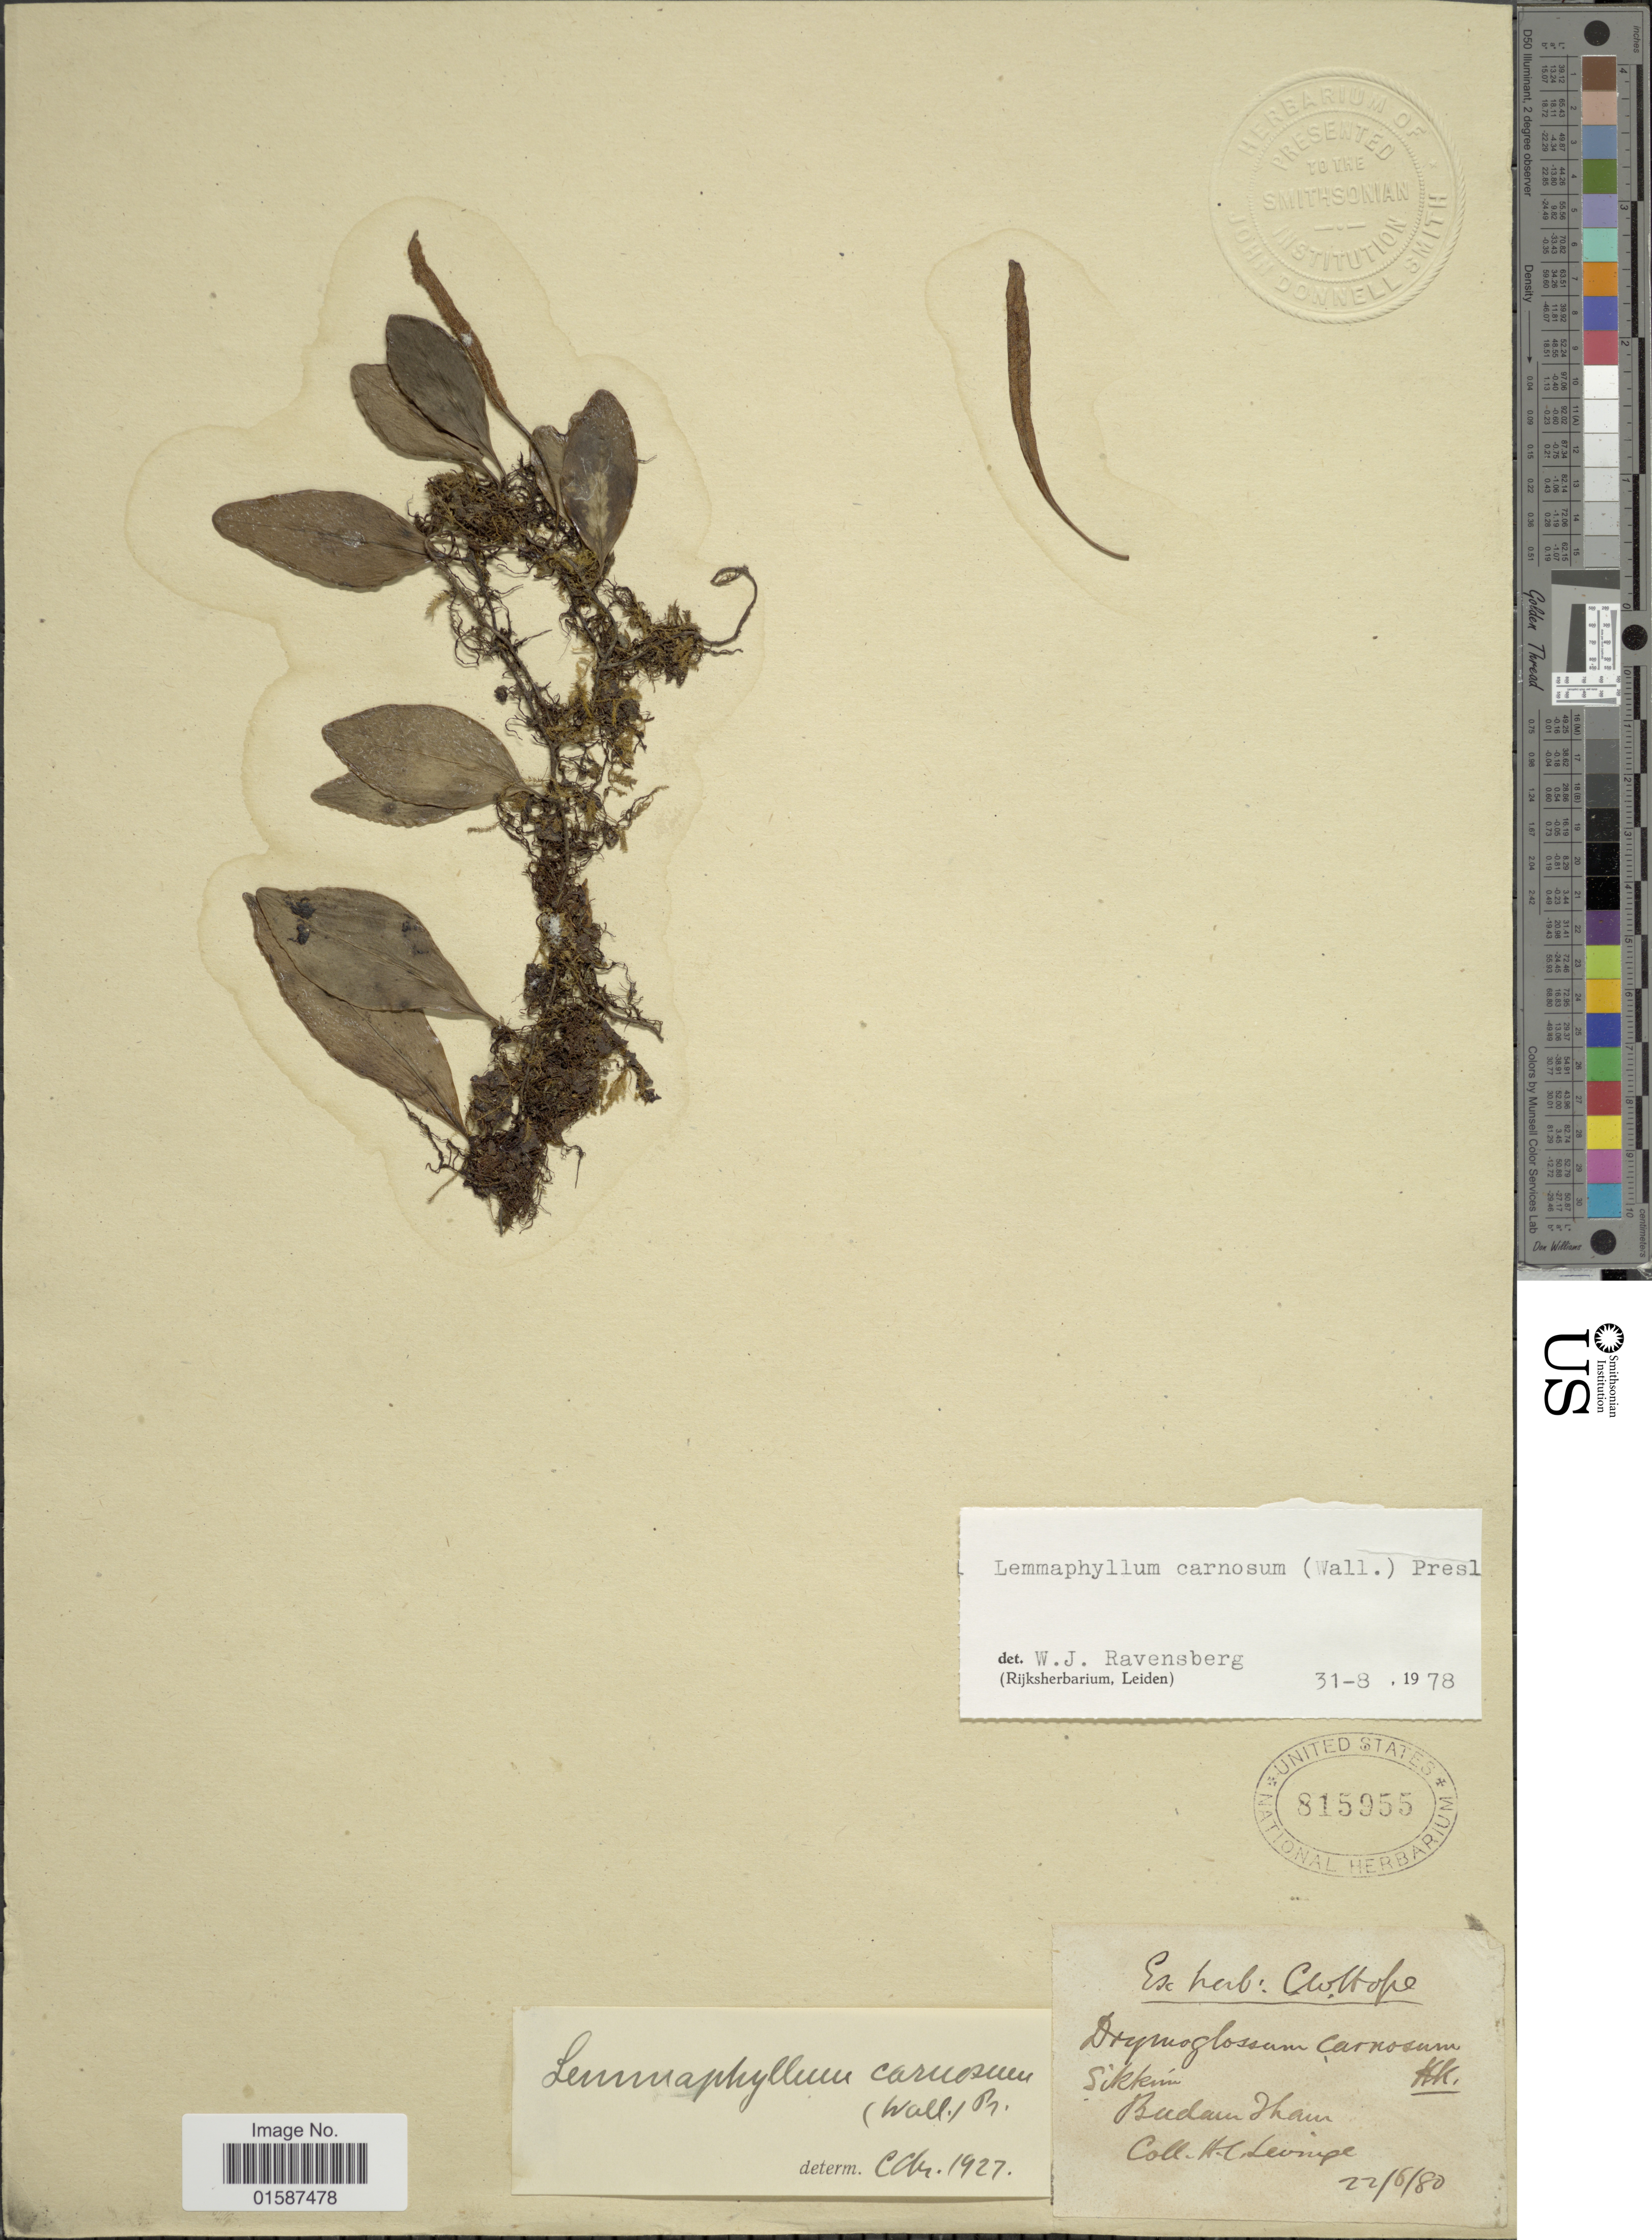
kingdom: Plantae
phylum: Tracheophyta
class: Polypodiopsida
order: Polypodiales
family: Polypodiaceae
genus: Lemmaphyllum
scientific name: Lemmaphyllum carnosum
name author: (J. Sm. ex Hook.) C. Presl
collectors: H. Levinge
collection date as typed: Transcribed d/m/y: 22/6/80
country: India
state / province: Sikkim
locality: Sikkim, Budaur, Jhaur [interpreted]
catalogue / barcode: US 815955